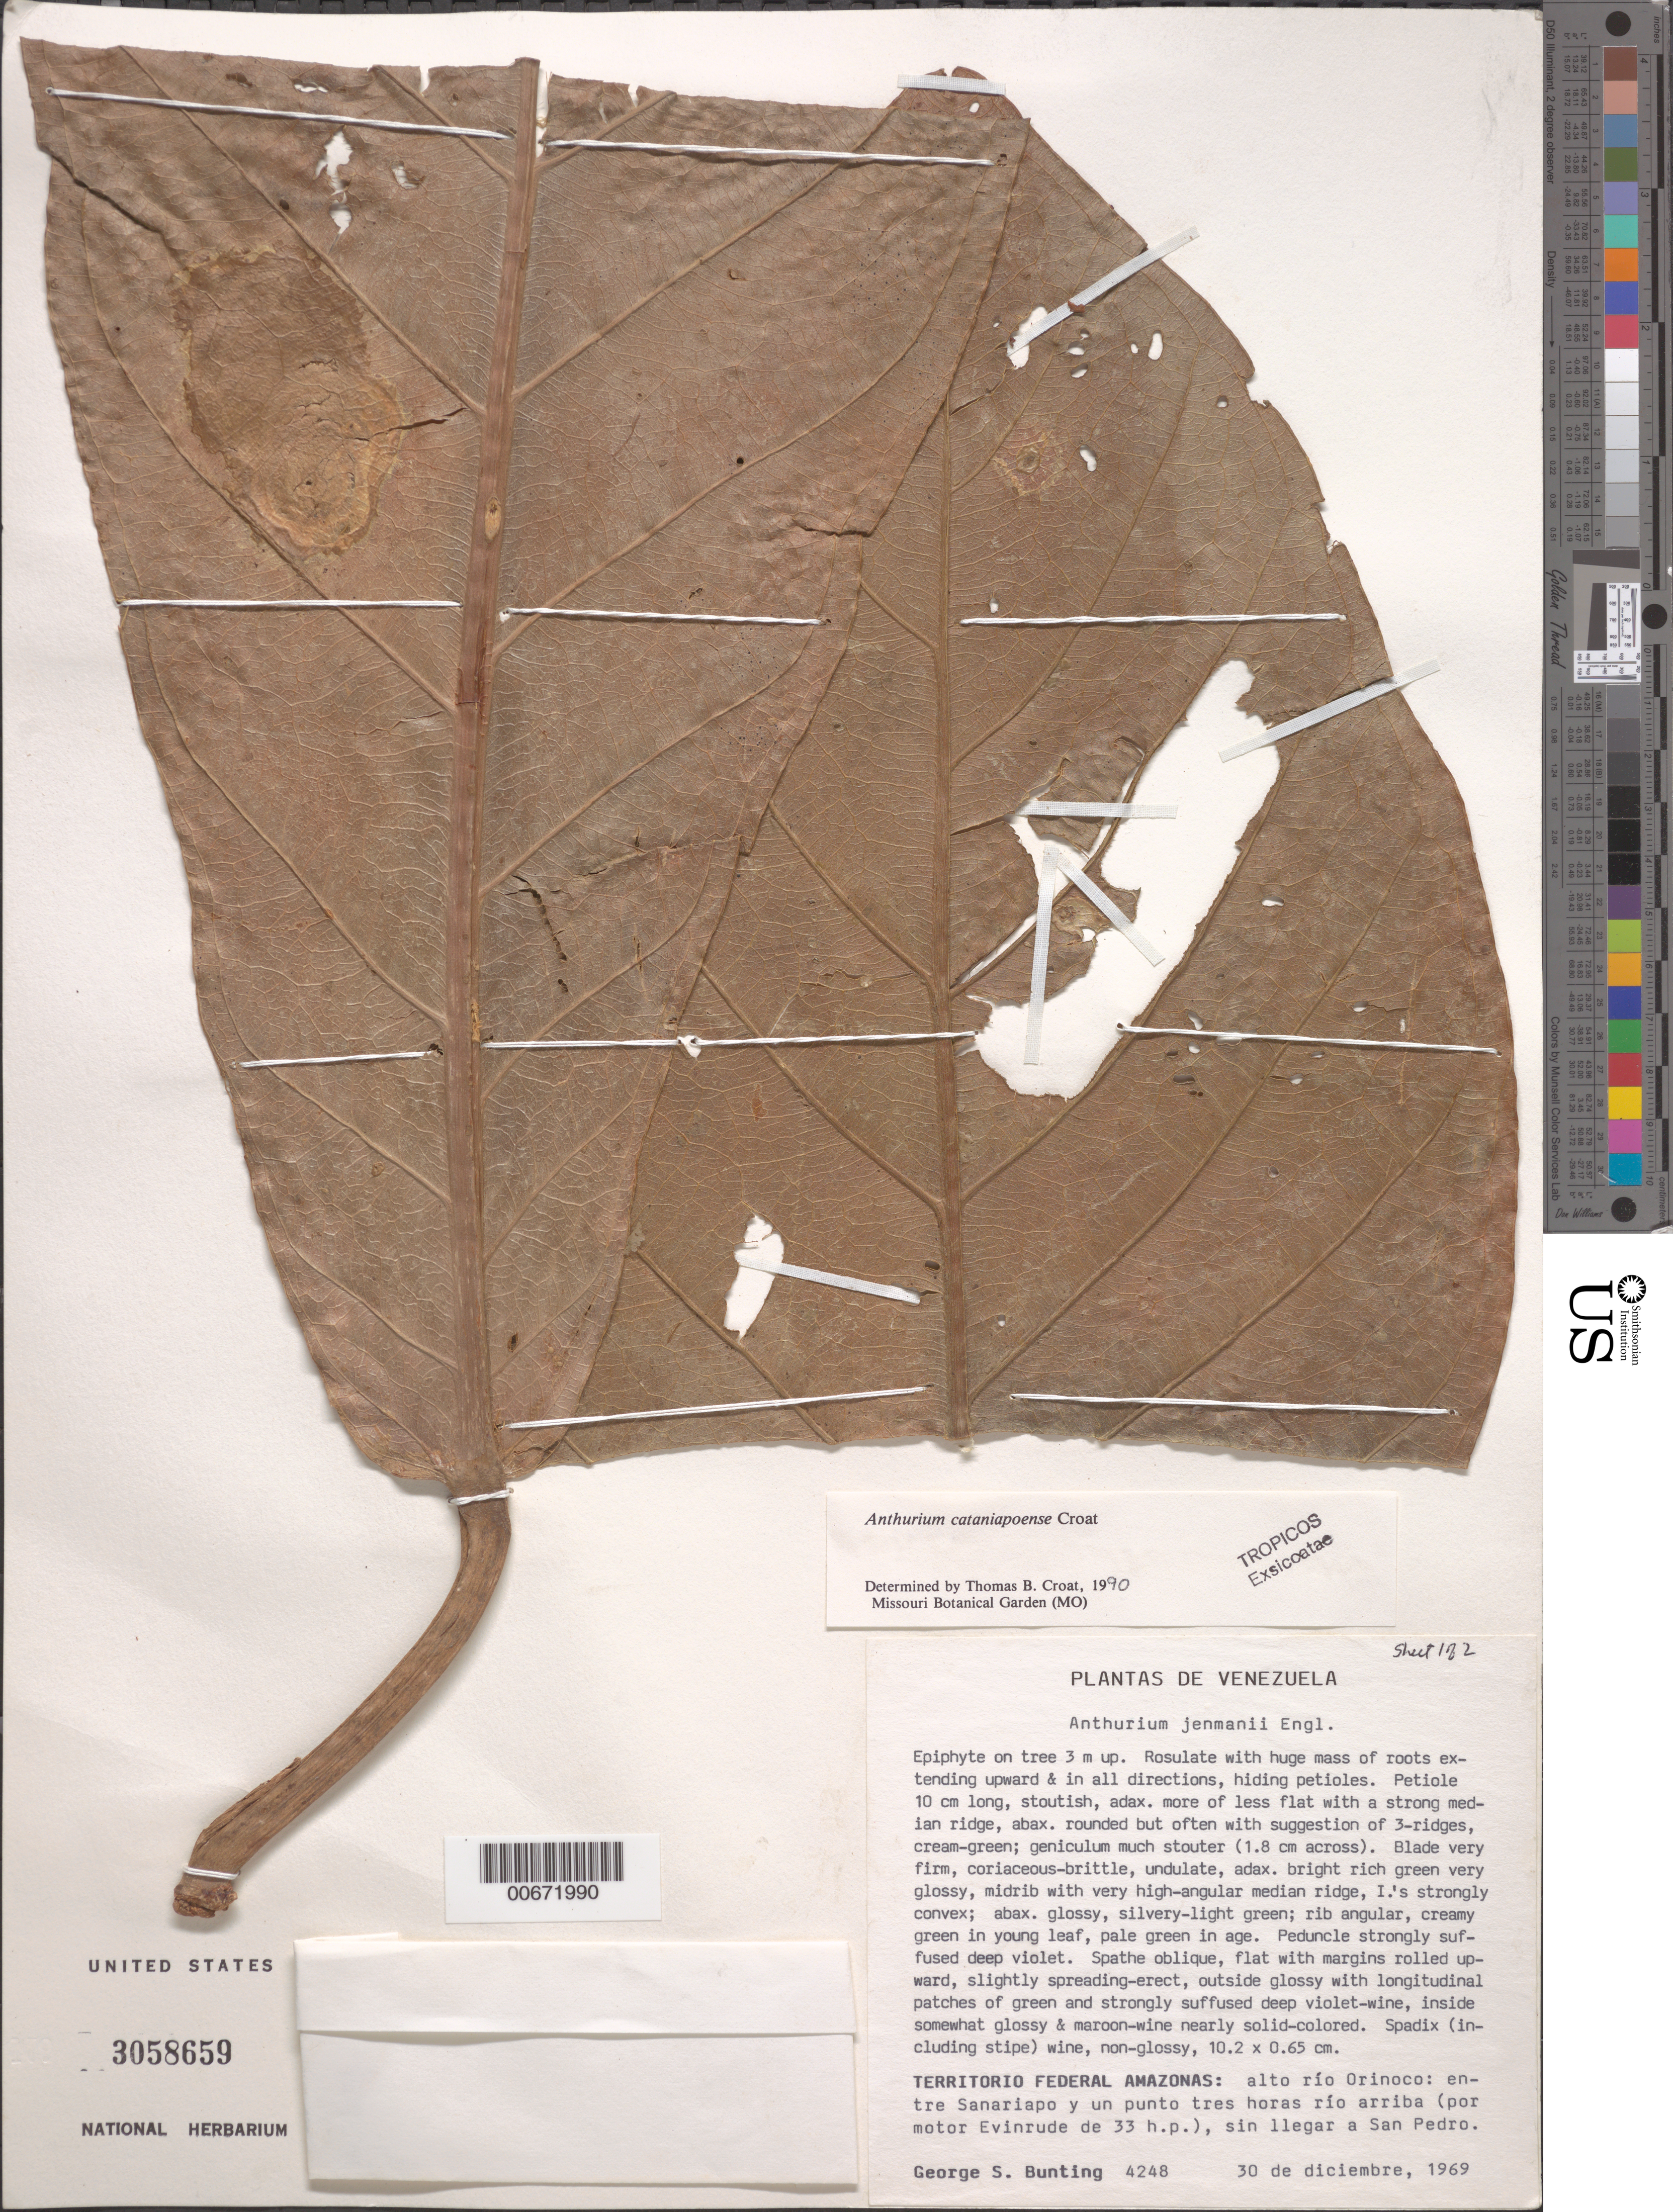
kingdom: Plantae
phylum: Tracheophyta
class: Liliopsida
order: Alismatales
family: Araceae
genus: Anthurium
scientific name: Anthurium cataniapoense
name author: Croat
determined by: Croat, Thomas B., Missouri Botanical Garden (MO)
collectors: G. S. Bunting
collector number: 4248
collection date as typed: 30-Dec-69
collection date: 1969-12-30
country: Venezuela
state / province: Amazonas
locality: Río Orinoco, between Sanariapo and a high point on the river ("por motor Evinrude de 33 h.p.) no connection to San Pedro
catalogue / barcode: US 3058659